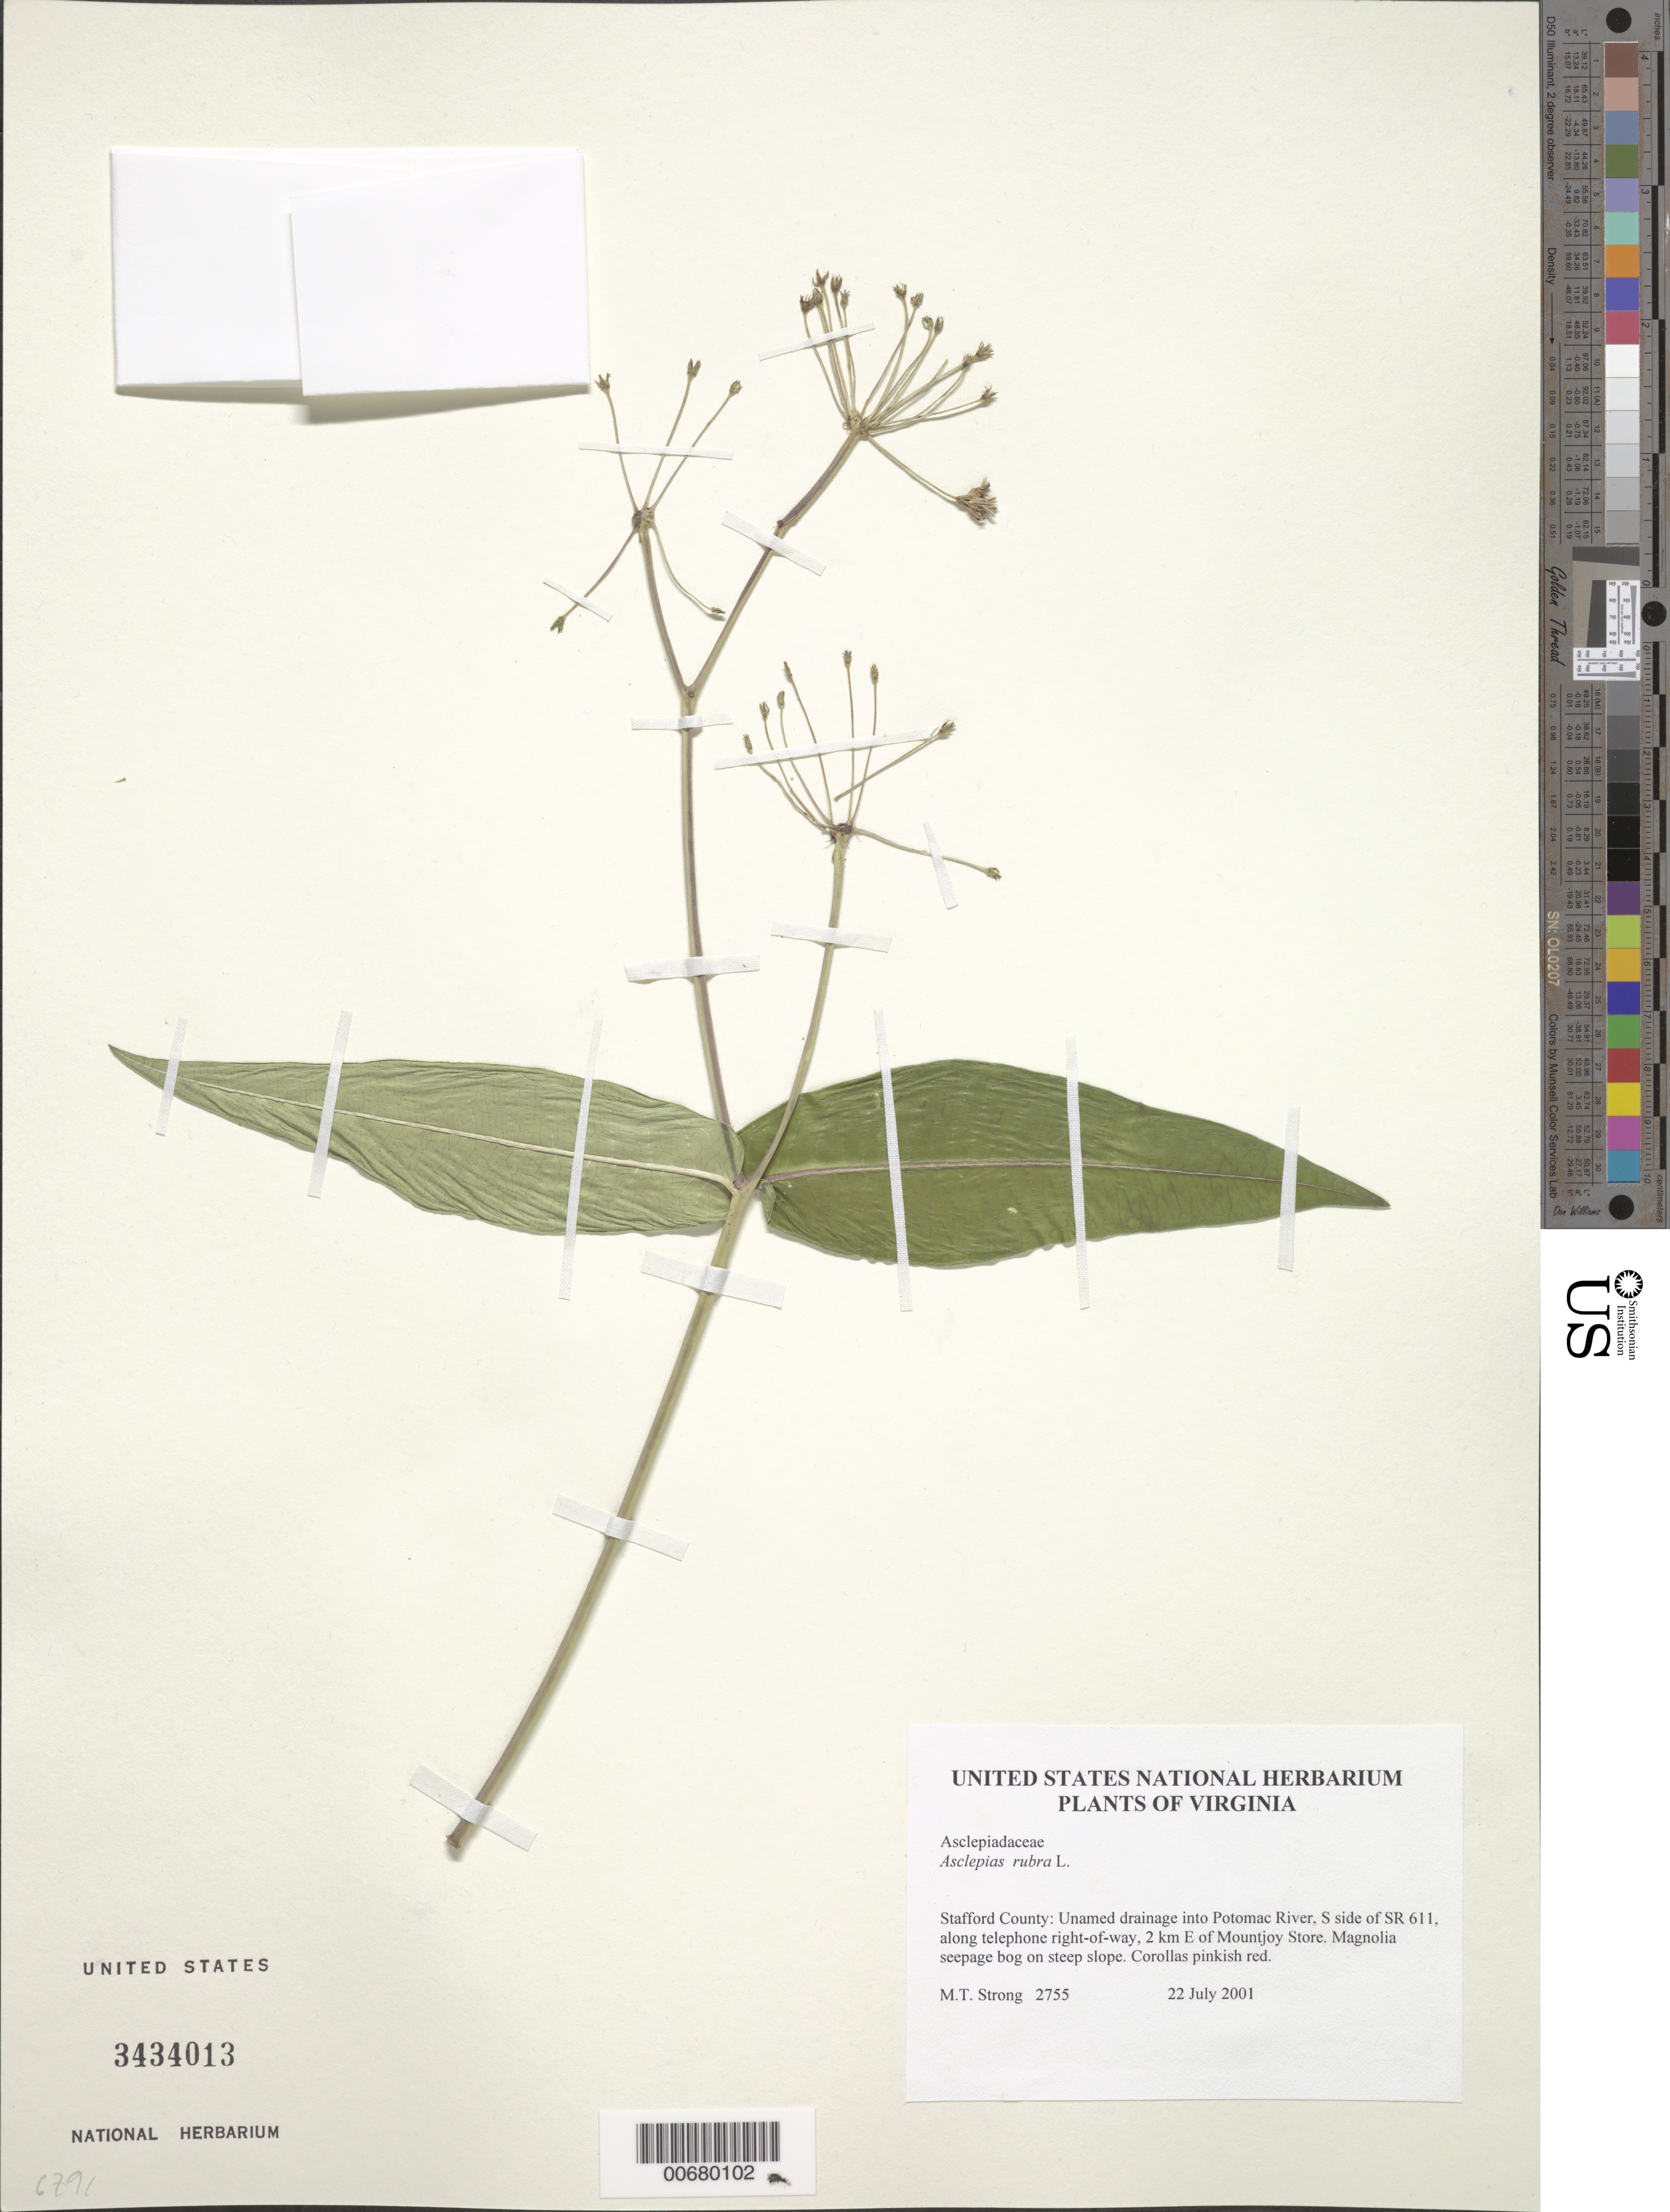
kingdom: Plantae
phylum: Tracheophyta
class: Magnoliopsida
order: Gentianales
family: Apocynaceae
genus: Asclepias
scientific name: Asclepias rubra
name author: L.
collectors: M. T. Strong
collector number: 2755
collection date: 2001-07-22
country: United States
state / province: Virginia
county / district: Stafford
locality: Stafford County: Unamed drainage into Potomac River, S side of SR 611, along telephone right-of-way, 2 km E of Mountjoy Store.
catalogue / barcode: US 3434013